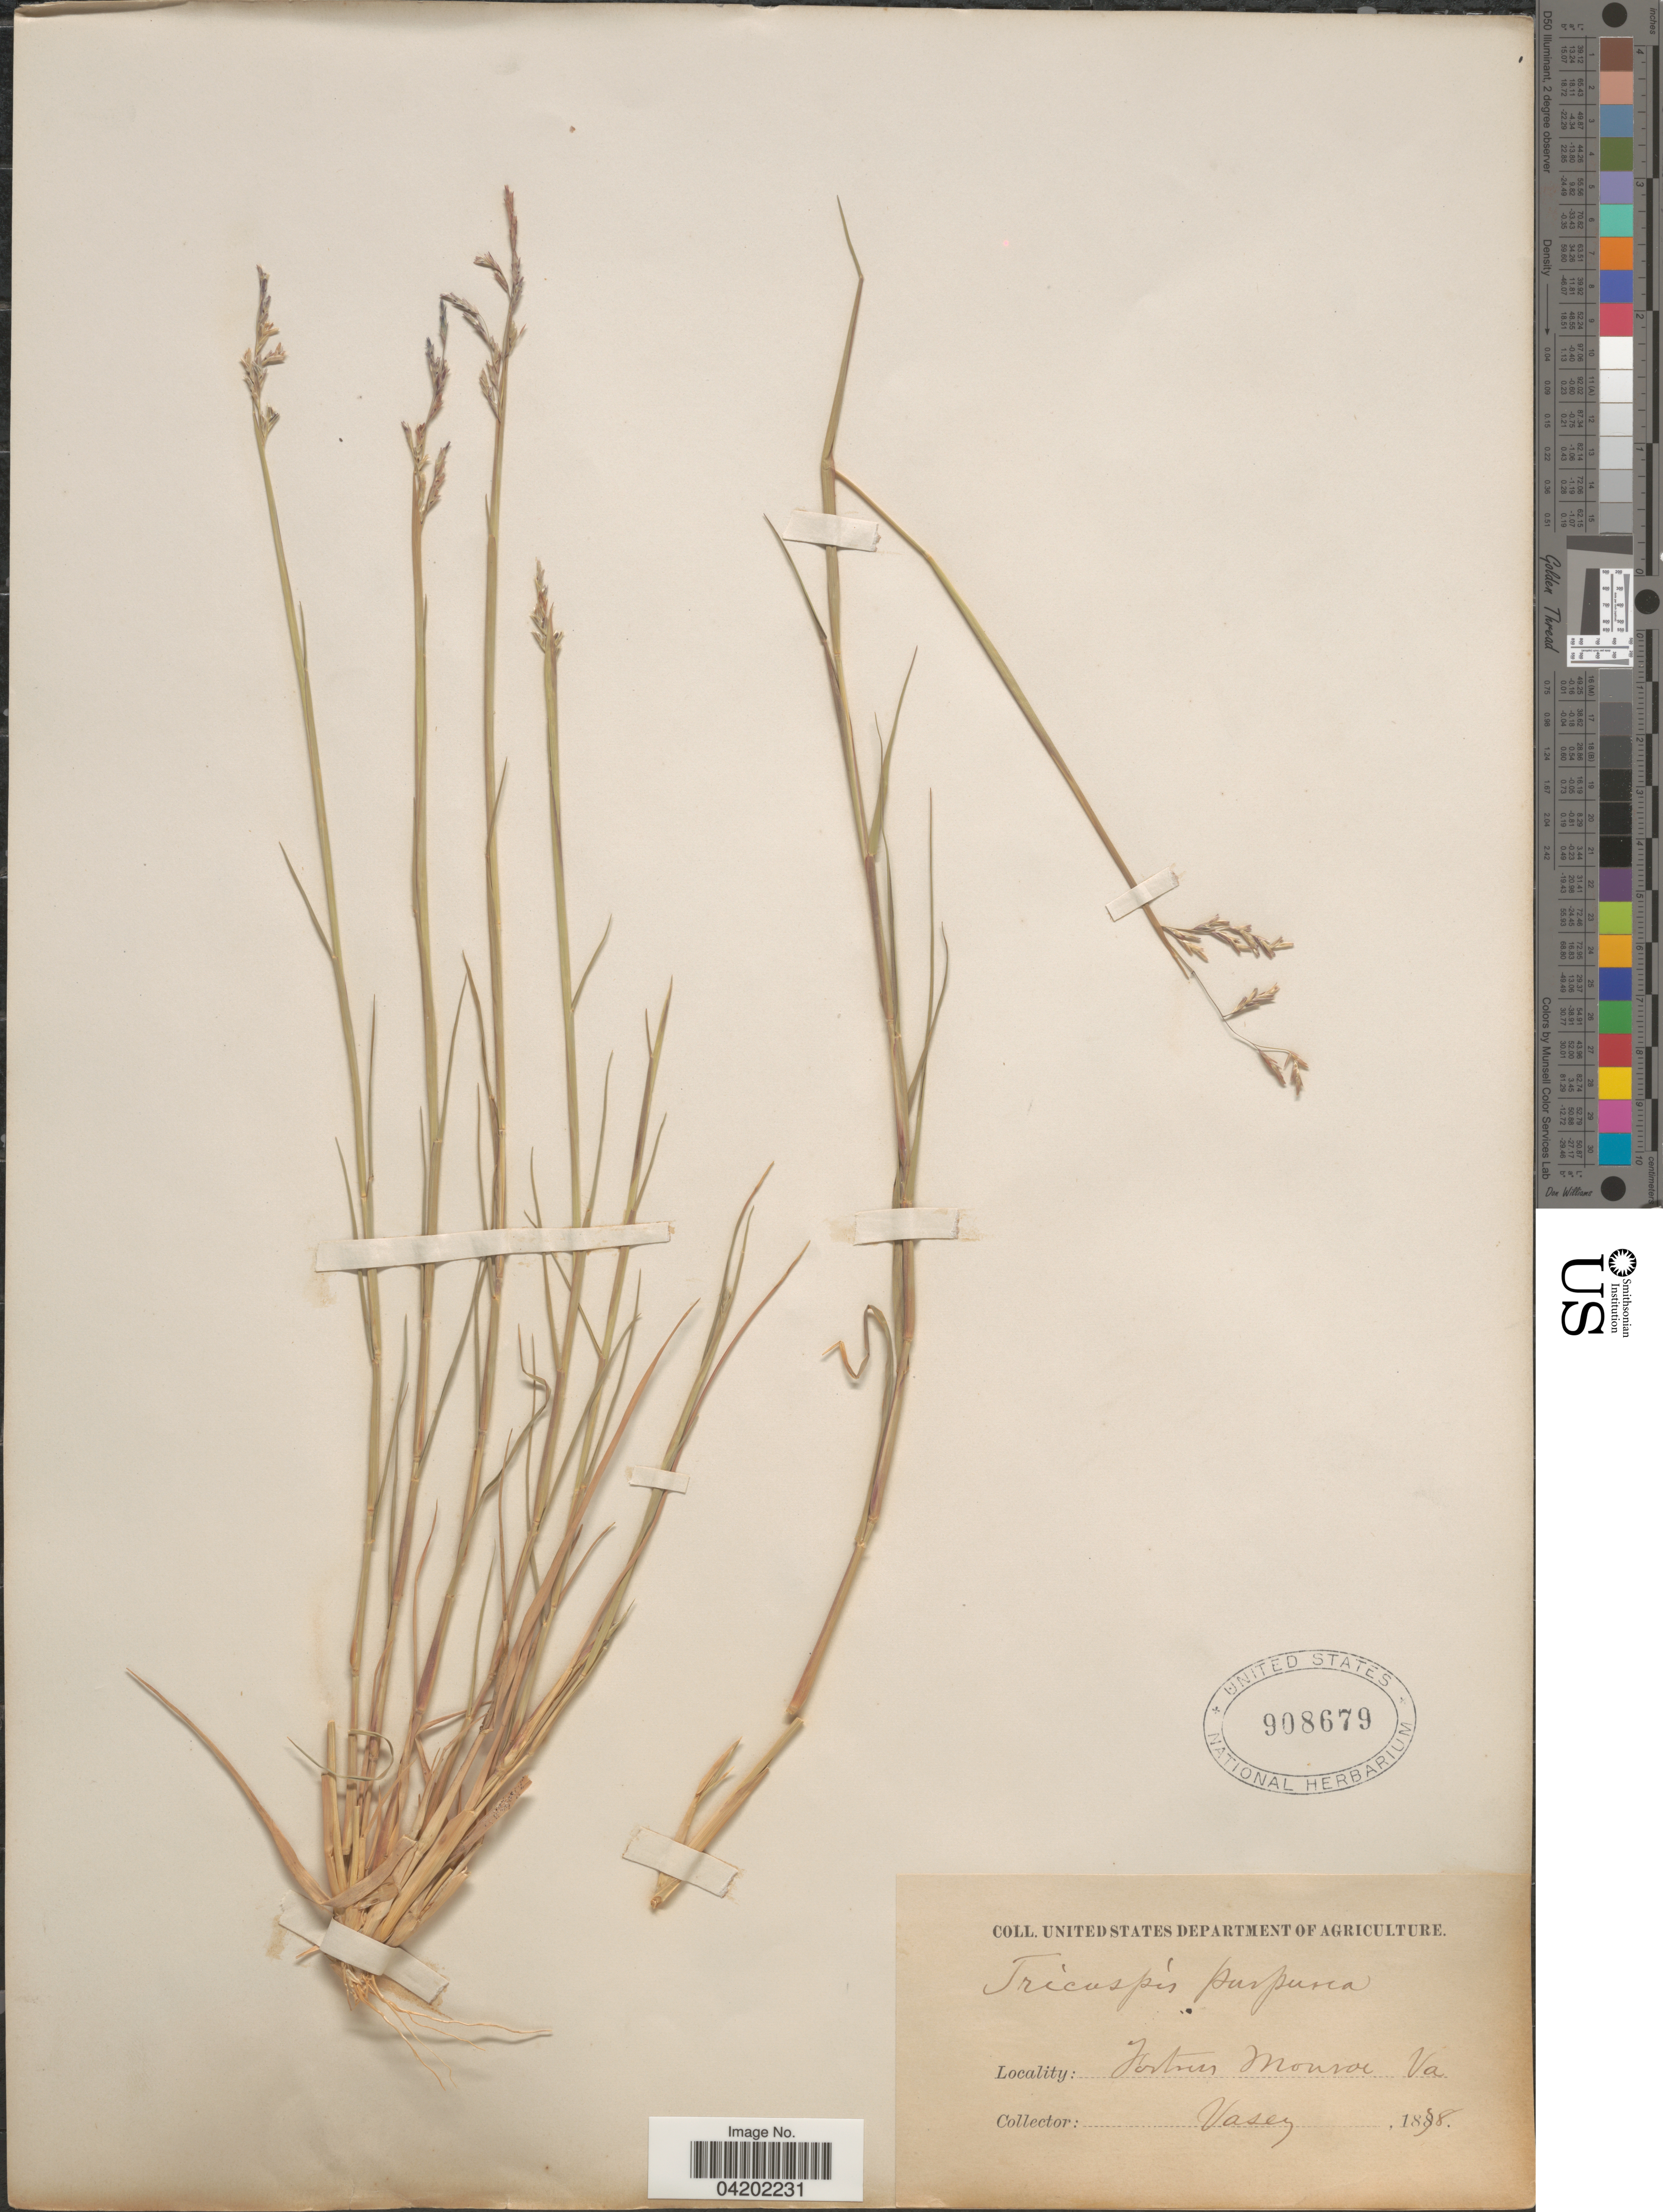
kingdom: Plantae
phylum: Tracheophyta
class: Liliopsida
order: Poales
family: Poaceae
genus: Triplasis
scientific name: Triplasis purpurea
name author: (Walter) Chapm.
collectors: Vasey, --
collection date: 1878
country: United States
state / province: Virginia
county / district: City of Hampton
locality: Fortress Monroe.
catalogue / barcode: US 908679